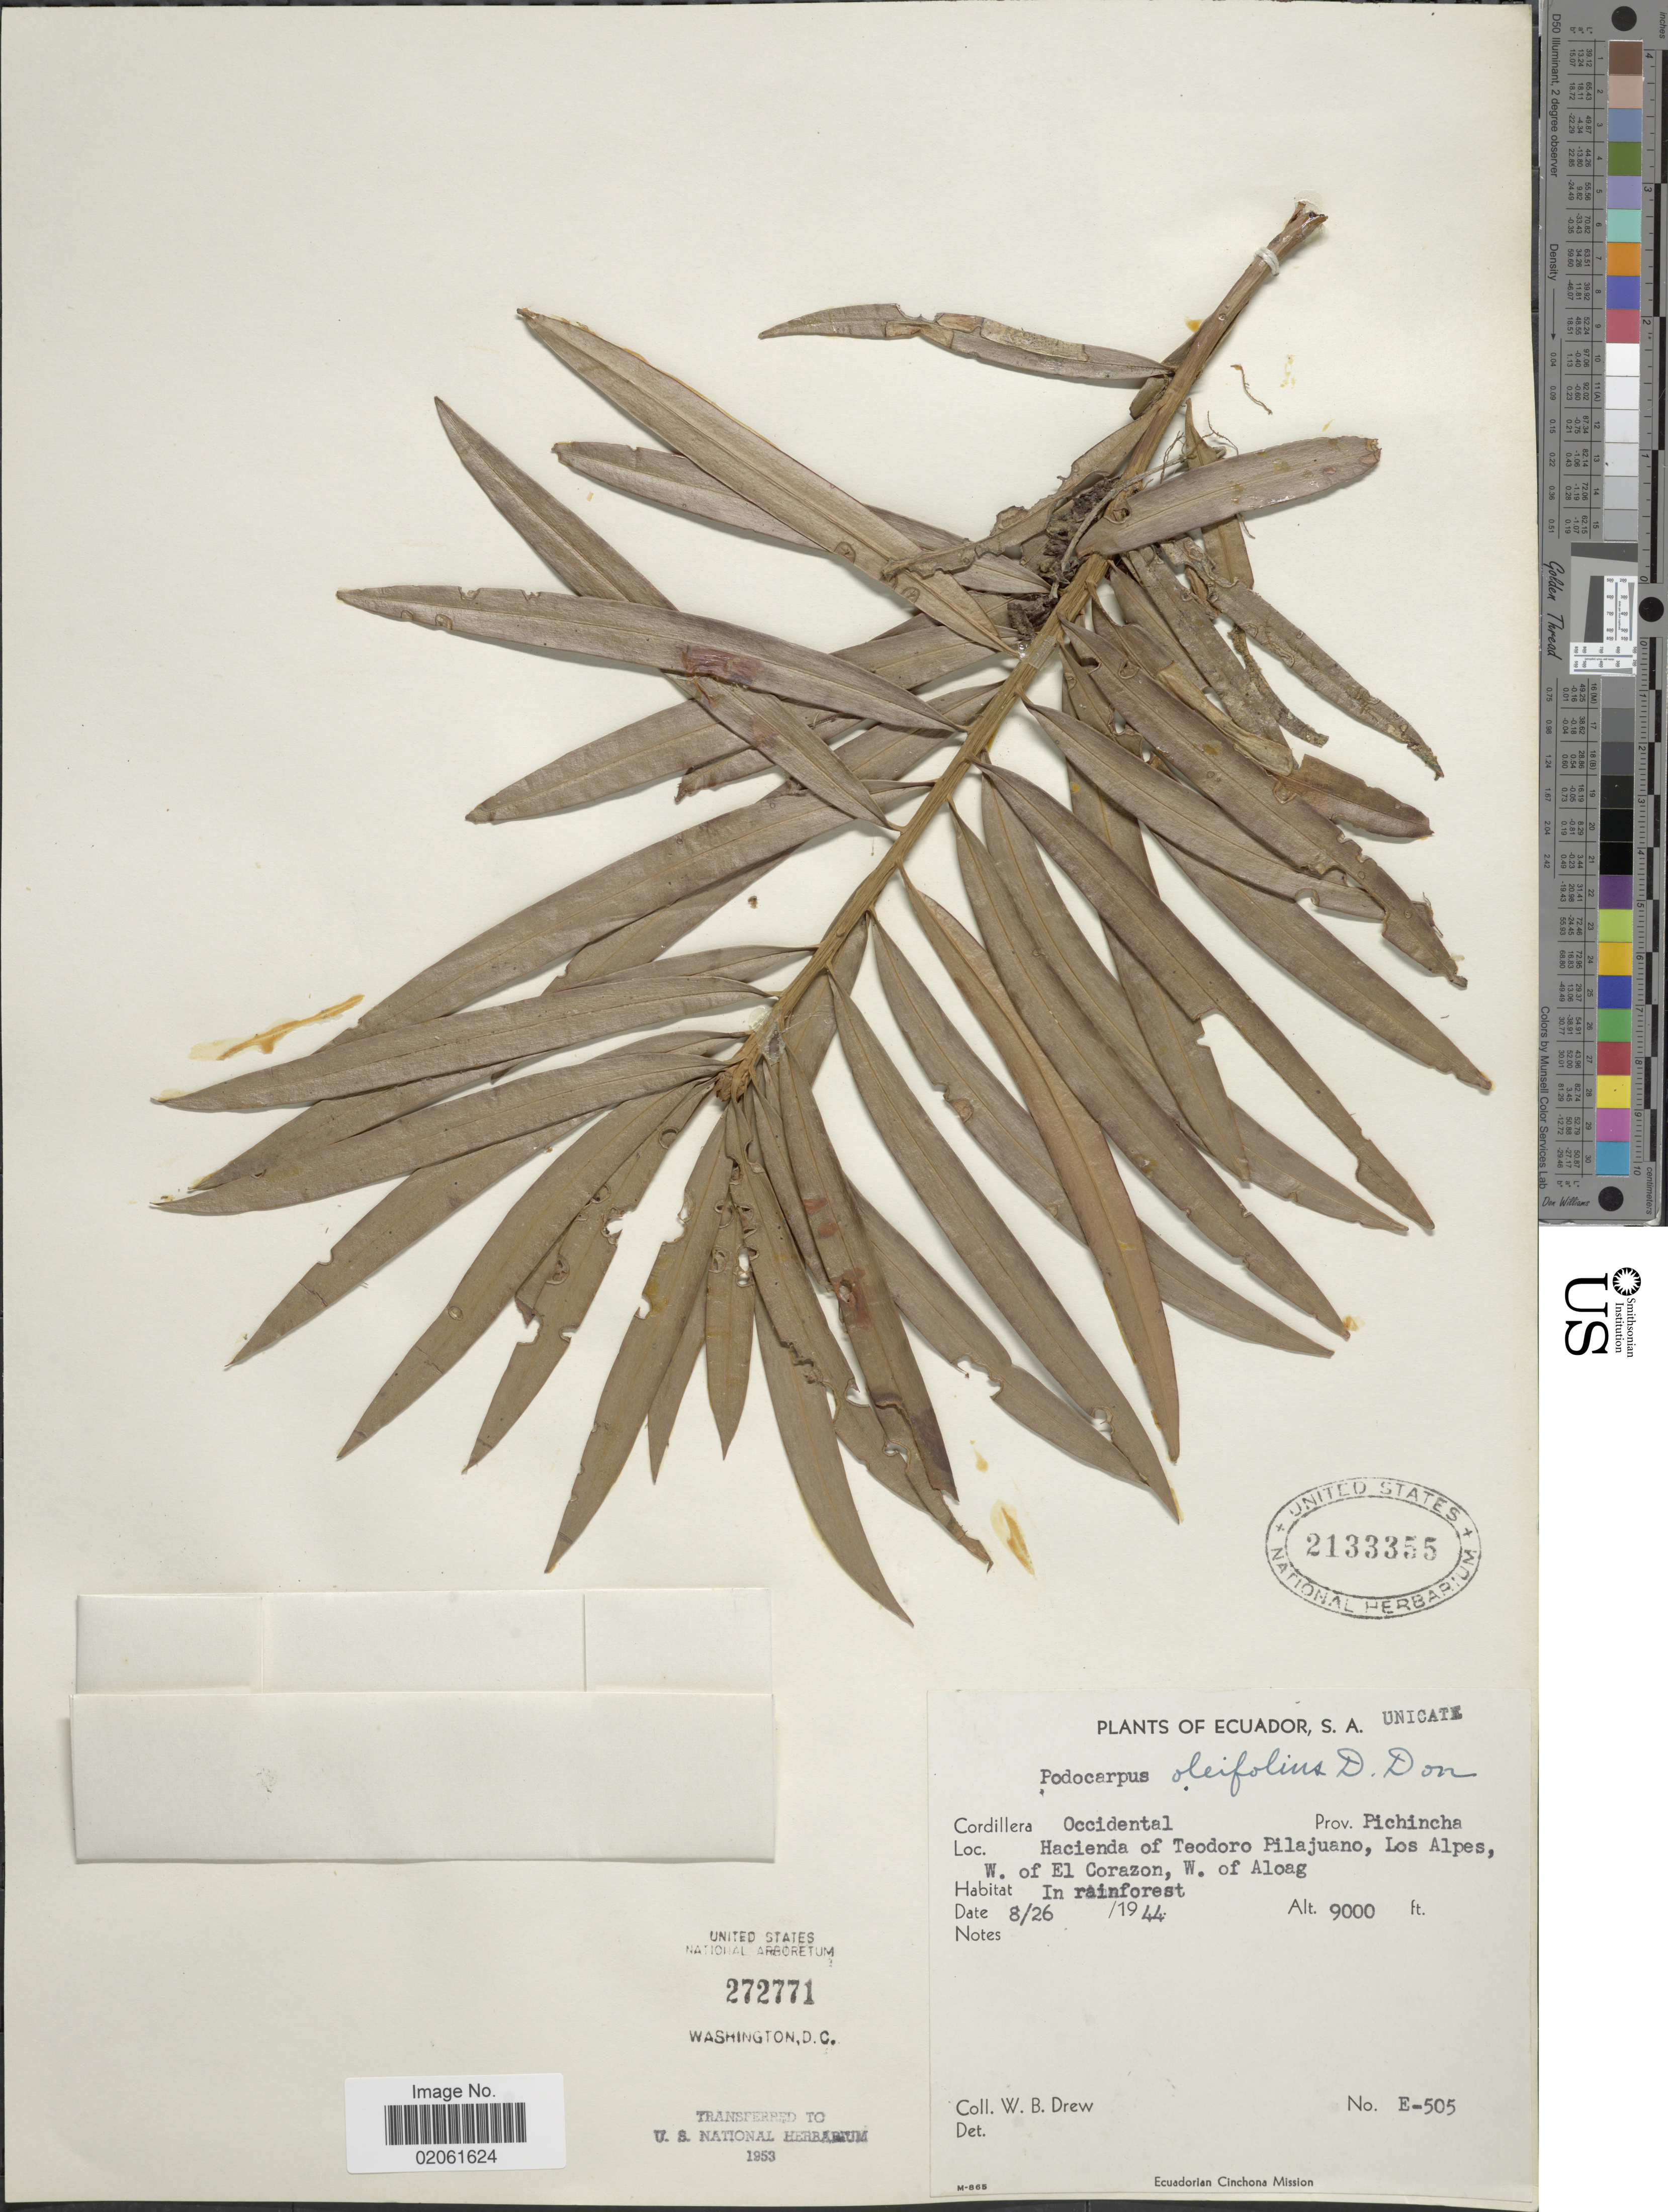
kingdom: Plantae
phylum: Tracheophyta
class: Pinopsida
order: Pinales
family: Podocarpaceae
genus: Podocarpus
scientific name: Podocarpus oleifolius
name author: D. Don ex Lamb.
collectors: W. B. Drew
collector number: E-505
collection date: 1944-08-26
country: Ecuador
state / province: Pichincha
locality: Hacienda of Teodoro Pilajuano, Los Alpes W. of El Corazon, W. of Aloag.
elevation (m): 2743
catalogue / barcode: US 2133355